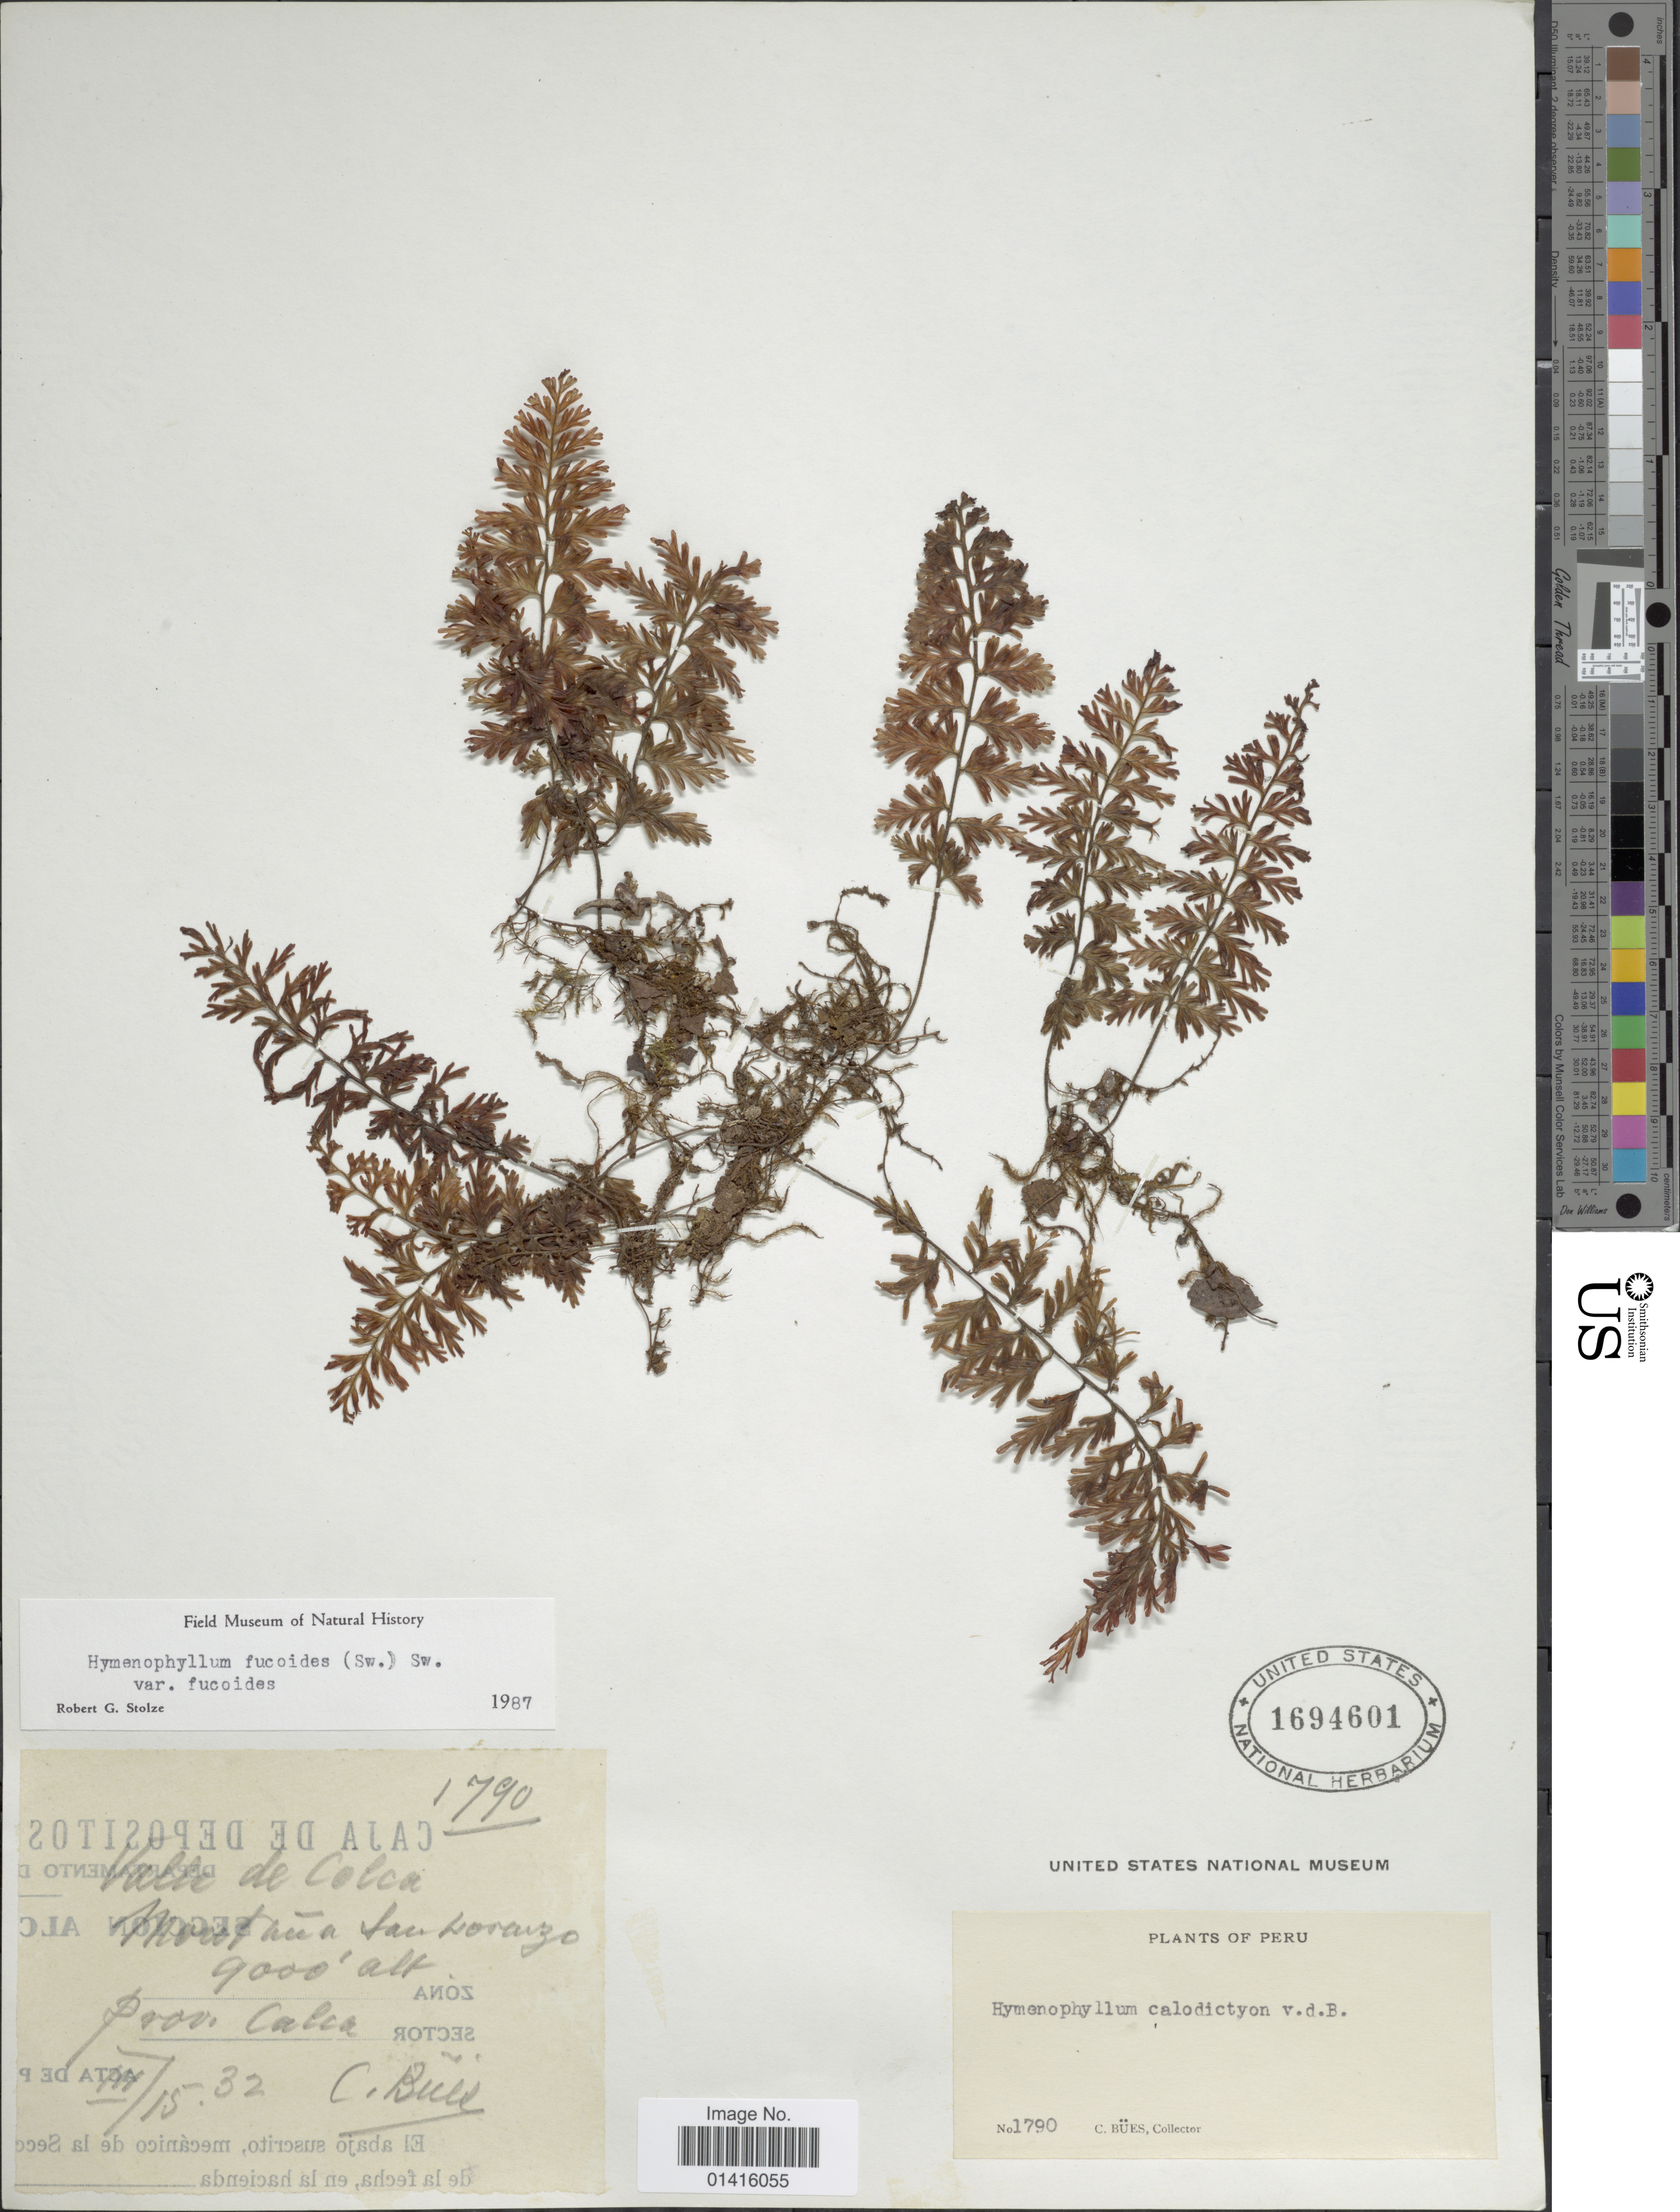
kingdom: Plantae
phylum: Tracheophyta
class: Polypodiopsida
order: Hymenophyllales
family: Hymenophyllaceae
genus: Hymenophyllum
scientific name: Hymenophyllum fucoides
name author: (Sw.) Sw.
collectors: C. Bues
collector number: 1790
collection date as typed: Transcribed d/m/y: 15/3/32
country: Peru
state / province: Arequipa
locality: Valle de Colca, Montaña San Lorenzo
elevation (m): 2743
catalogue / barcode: US 1694601